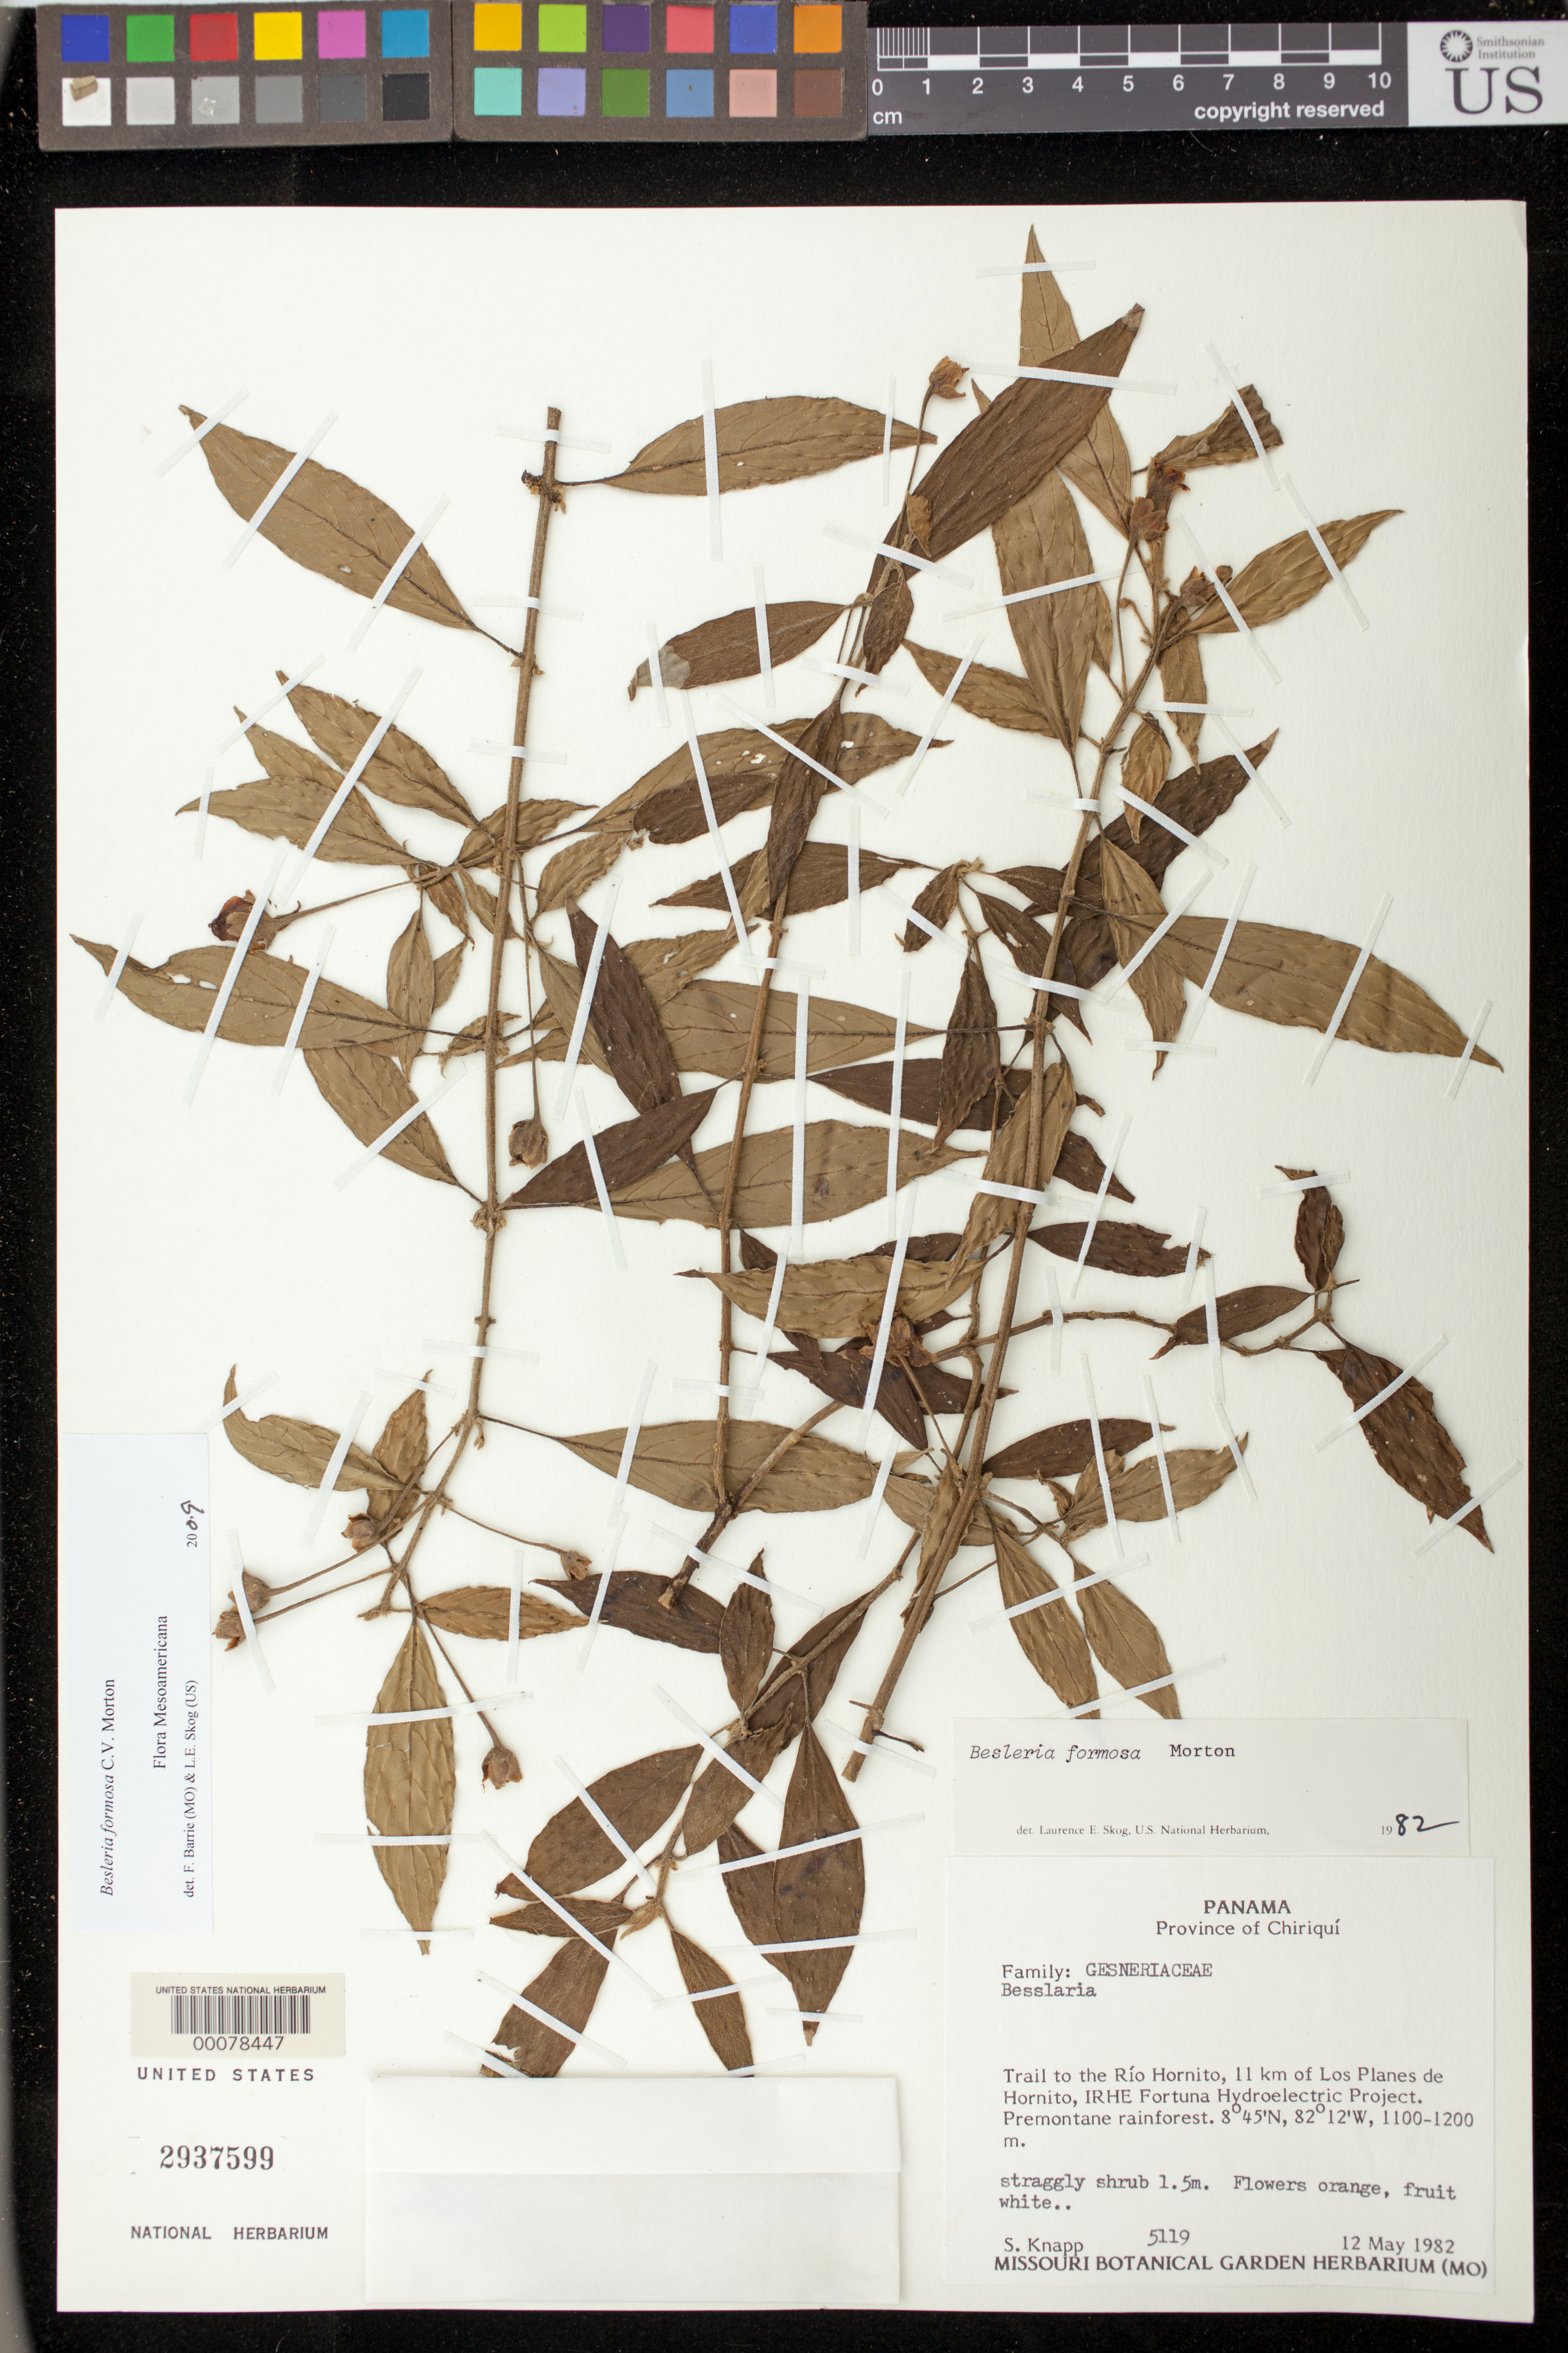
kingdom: Plantae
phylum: Tracheophyta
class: Magnoliopsida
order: Lamiales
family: Gesneriaceae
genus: Besleria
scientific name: Besleria amabilis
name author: C.V. Morton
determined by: Skog, Laurence E.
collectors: S. Knapp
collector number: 5119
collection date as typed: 12 May 1982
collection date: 1982-05-12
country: Panama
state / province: Chiriquí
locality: Trail to the Rio Hornito, 11 km of Los Planes de Hornito, IRHE Fortuna hydroelectric project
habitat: Premontane rainforest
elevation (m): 1100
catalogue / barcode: US 2937599